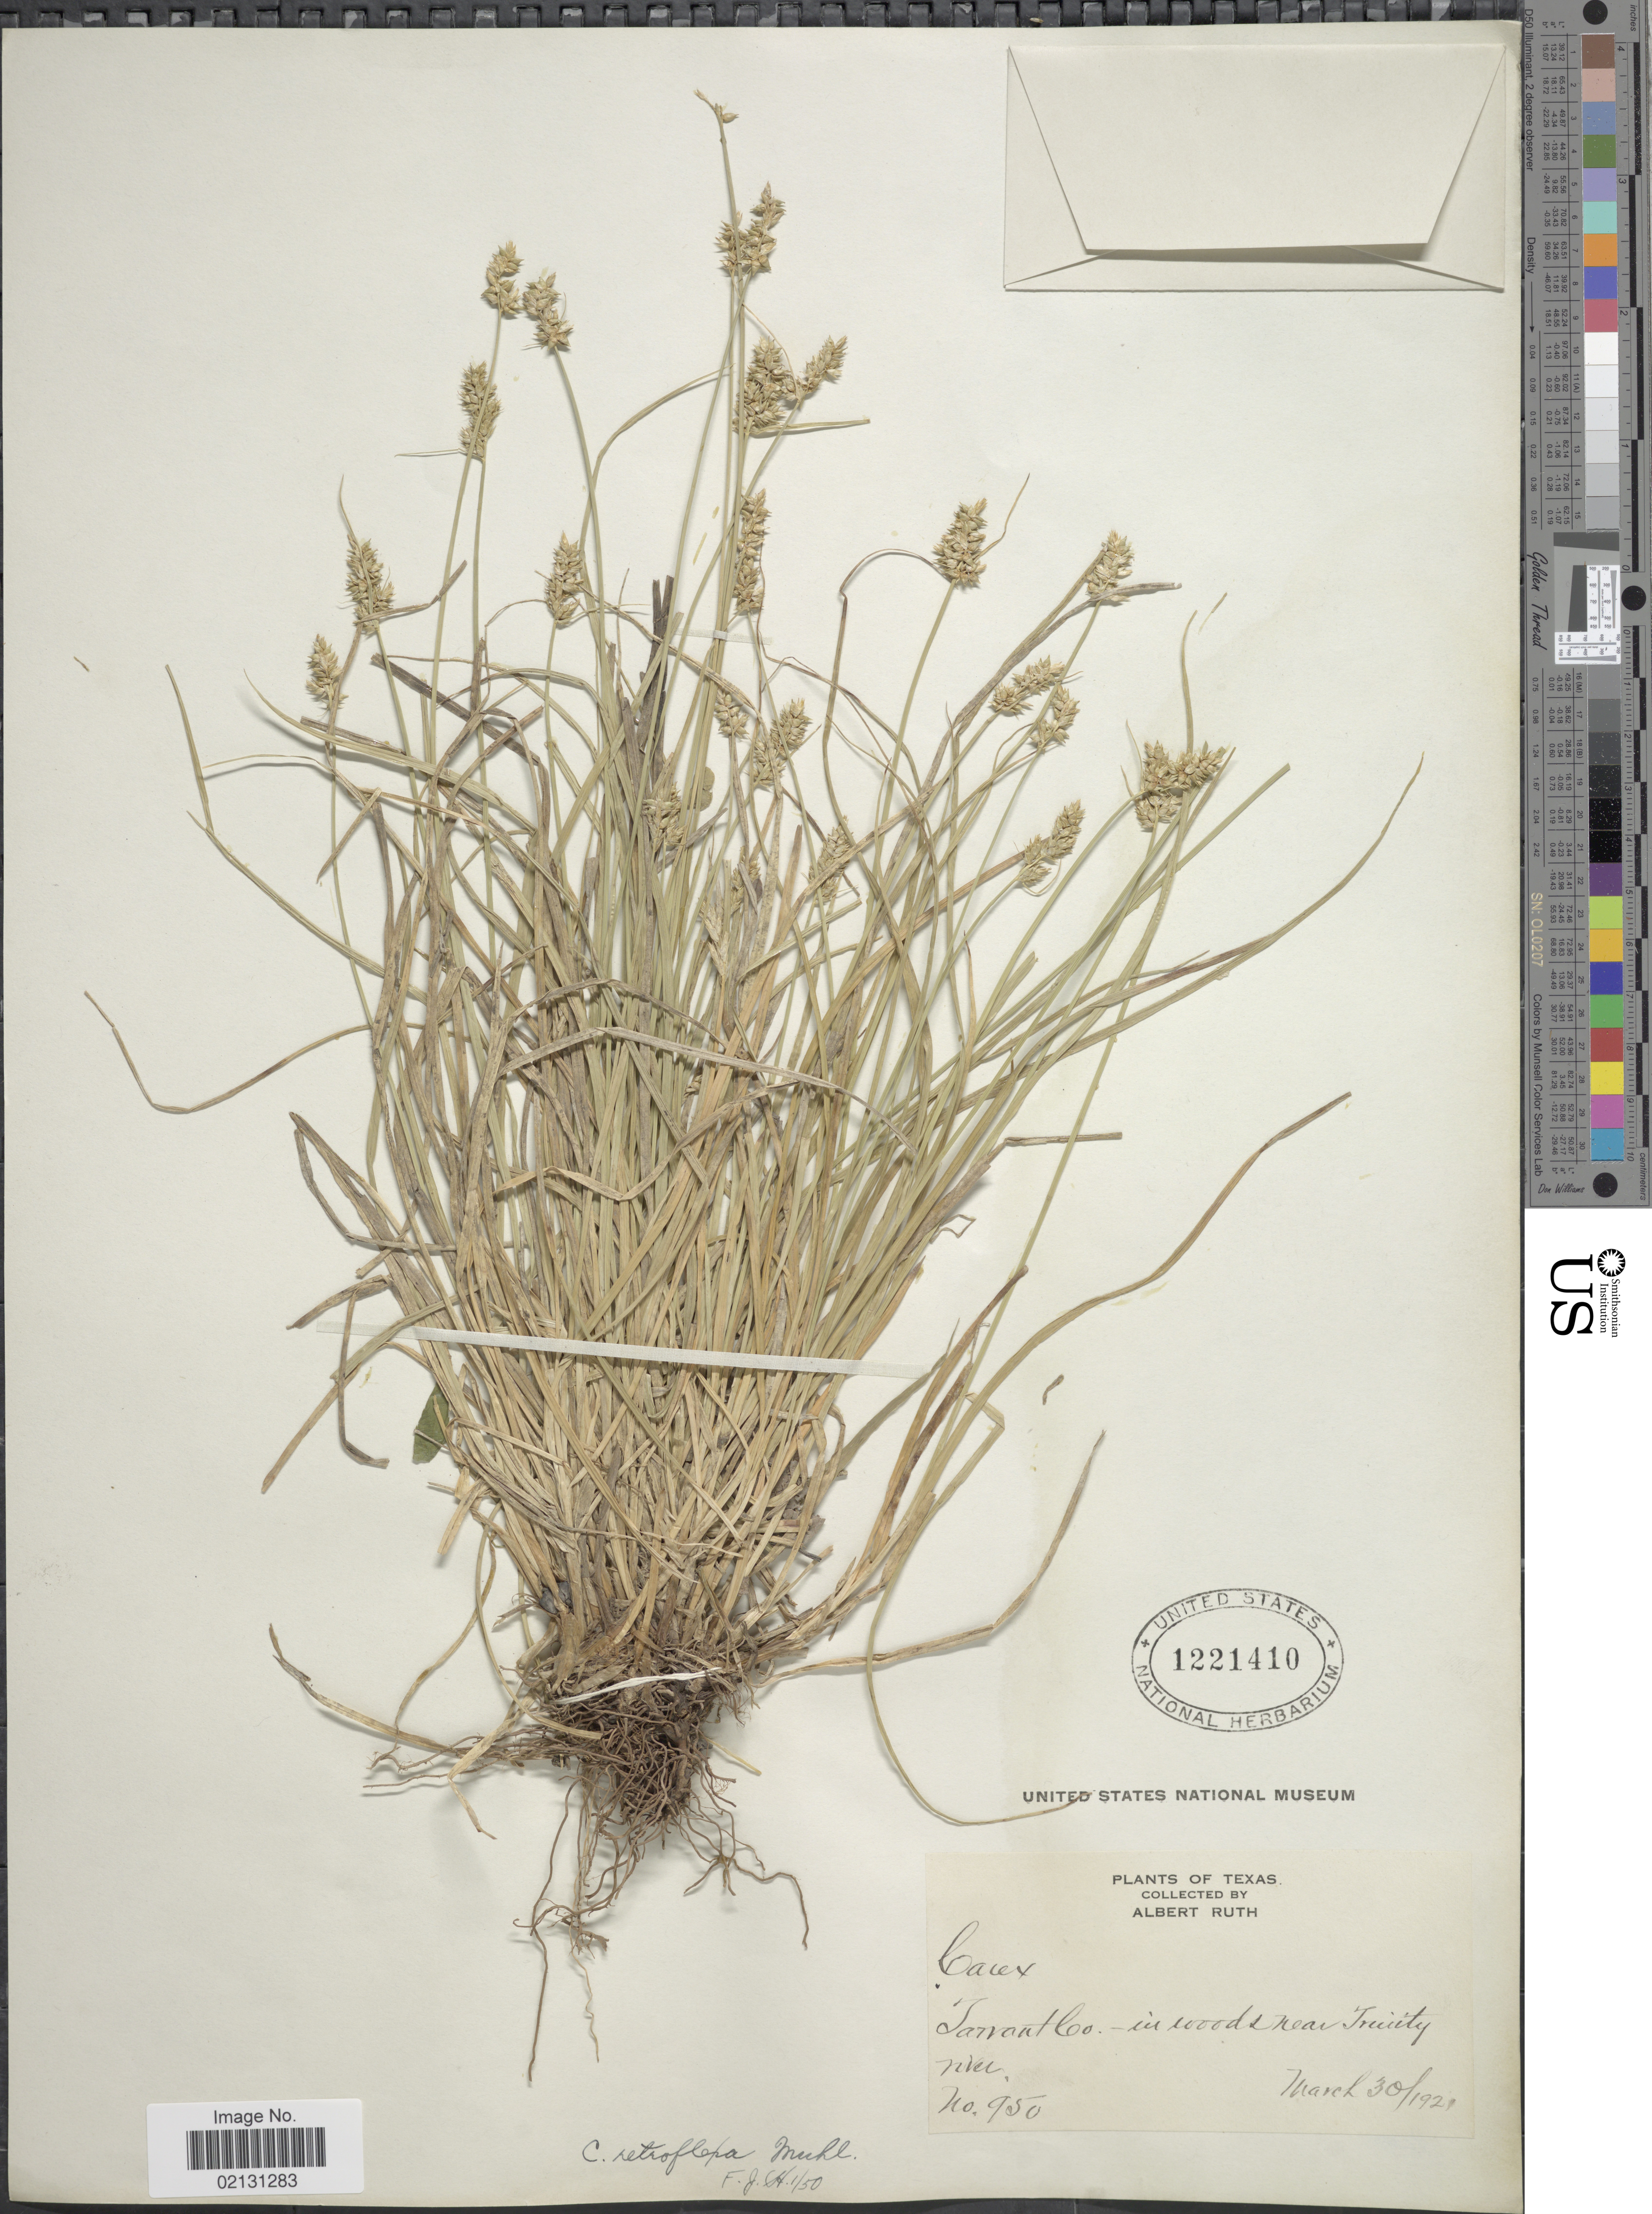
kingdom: Plantae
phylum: Tracheophyta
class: Liliopsida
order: Poales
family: Cyperaceae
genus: Carex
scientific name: Carex retroflexa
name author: Muhl. ex Willd.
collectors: A. Ruth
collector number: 950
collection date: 1921-03-30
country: United States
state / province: Texas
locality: Tarrant Co - in woods near Trinity river.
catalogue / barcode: US 1221410